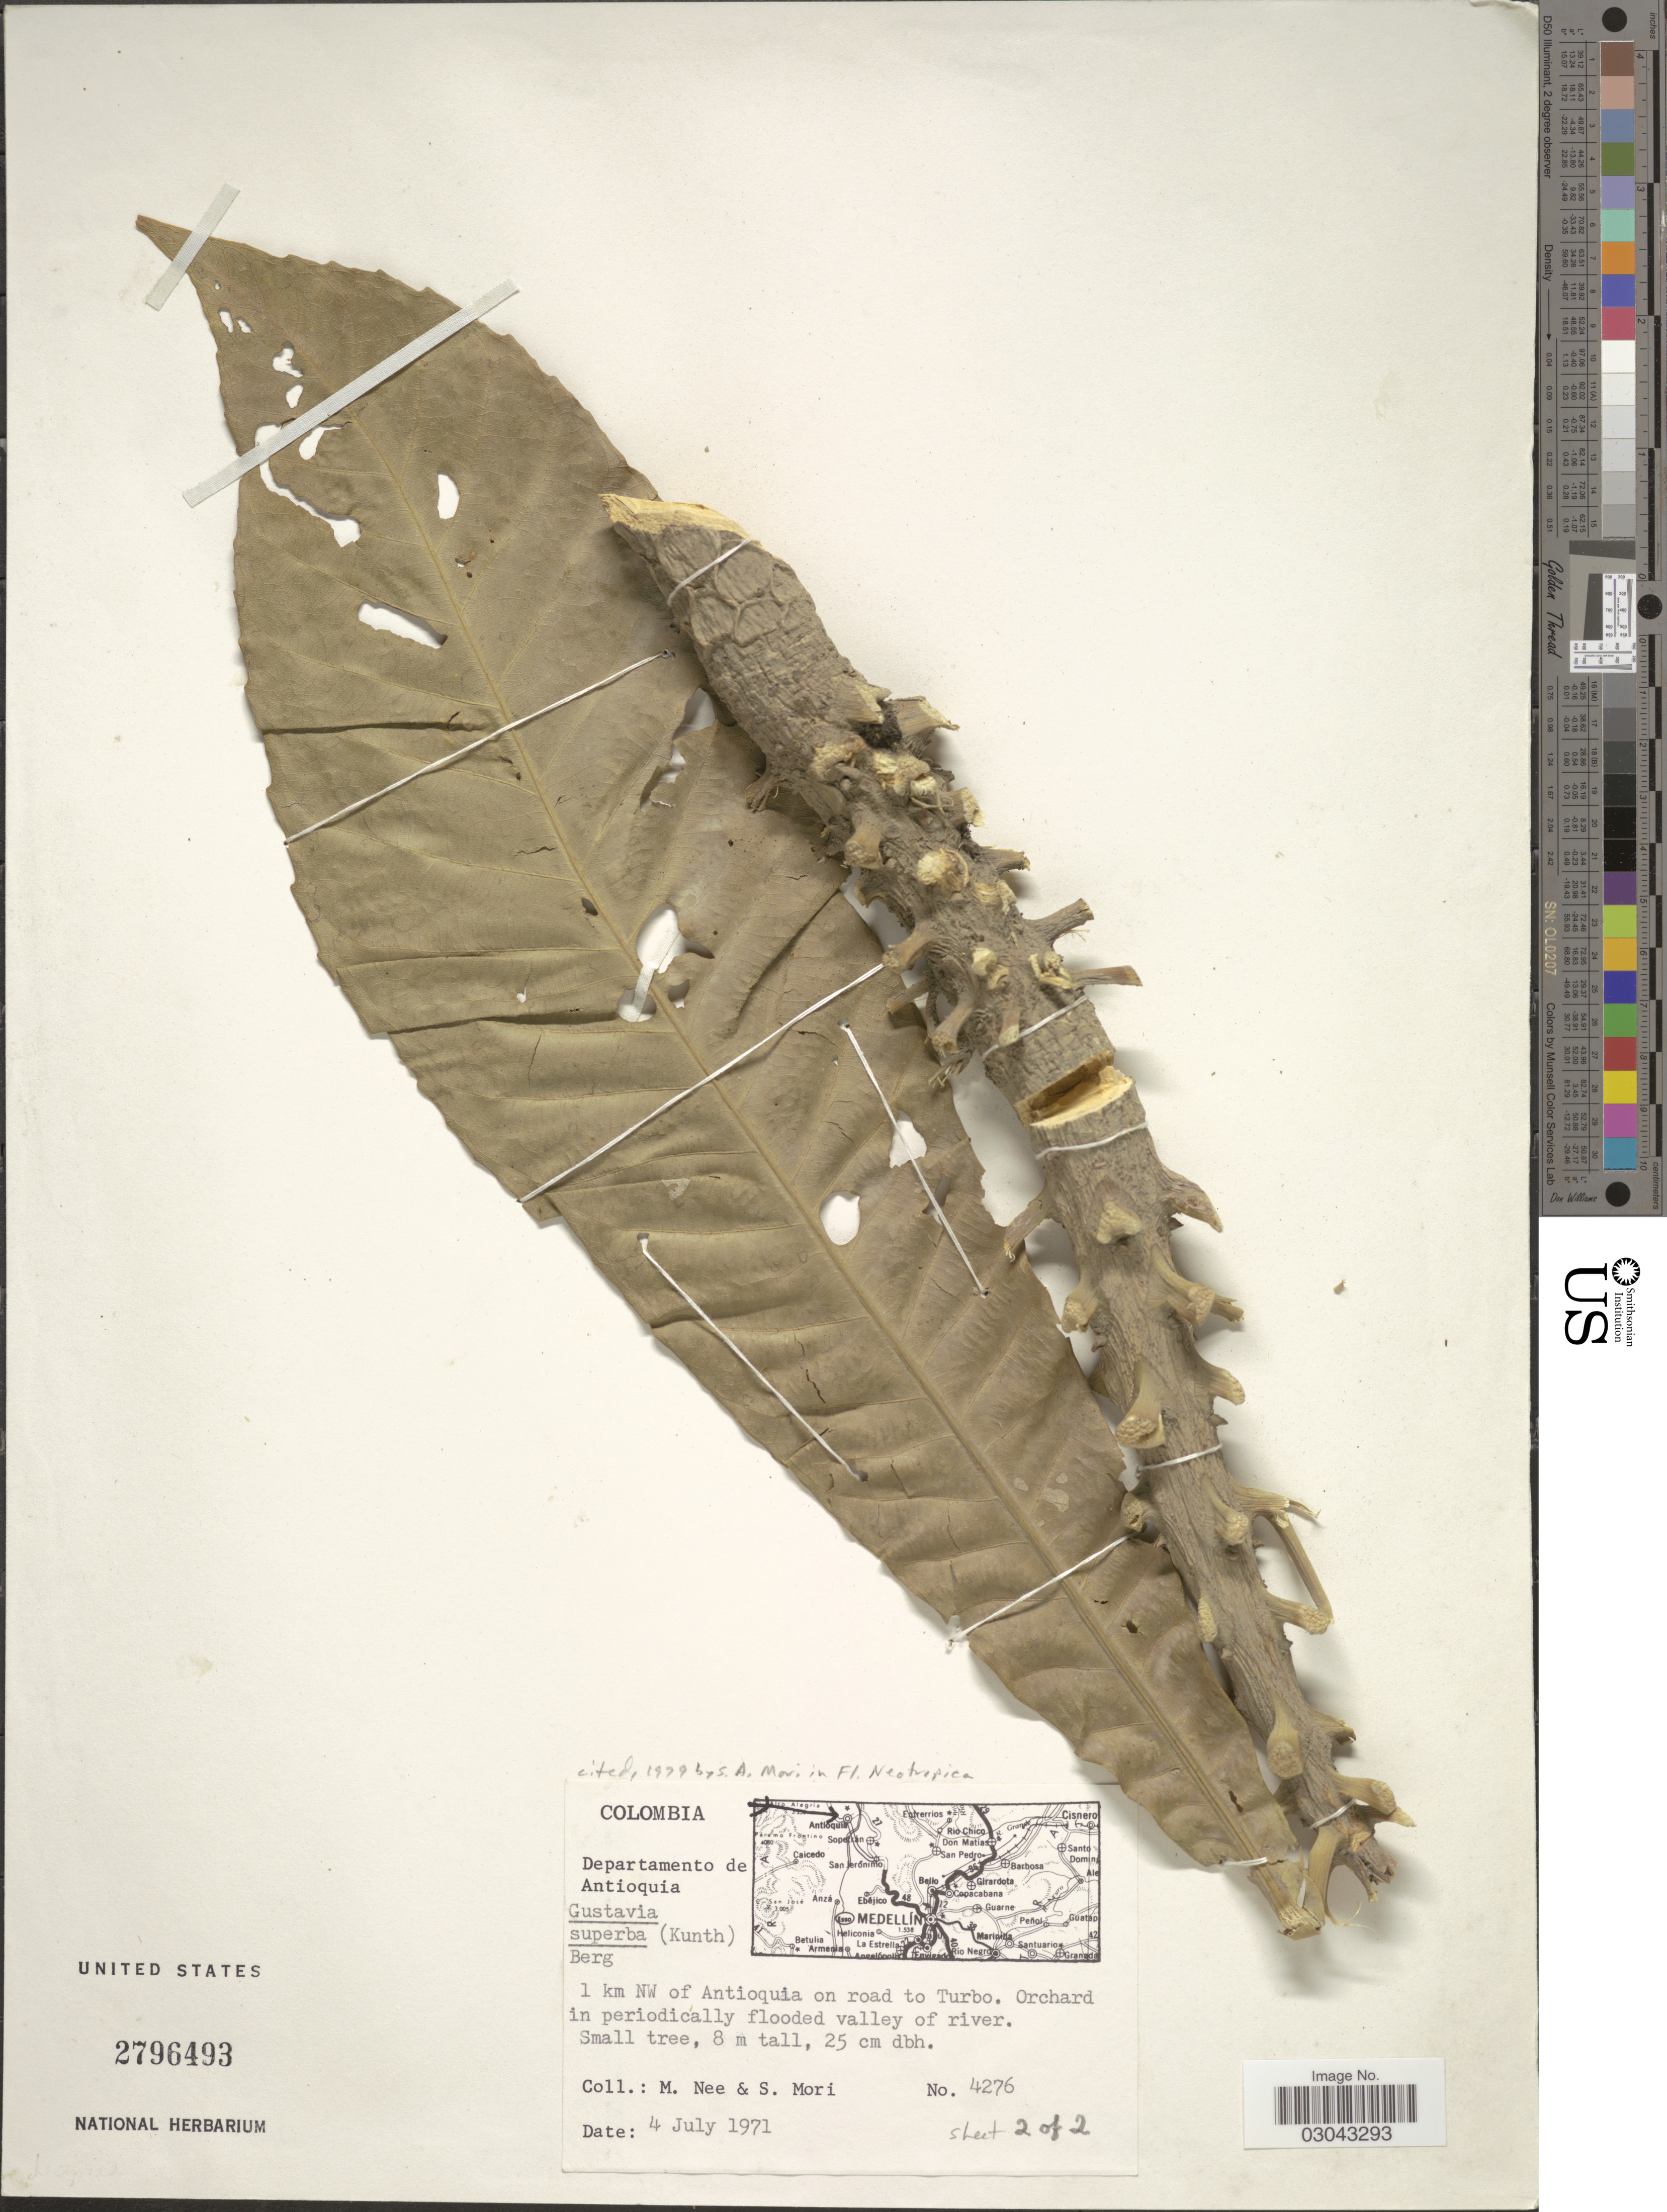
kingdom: Plantae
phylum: Tracheophyta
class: Magnoliopsida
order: Ericales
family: Lecythidaceae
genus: Gustavia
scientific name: Gustavia superba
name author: (Kunth) O. Berg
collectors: M. Nee & S. Mori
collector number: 4276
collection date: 1971-07-04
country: Colombia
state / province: Antioquia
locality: Departamento de Antioquia, 1 km NW of Antioquia on road to Turbo, Orchard in periodically flooded valley of river.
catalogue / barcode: US 2796493